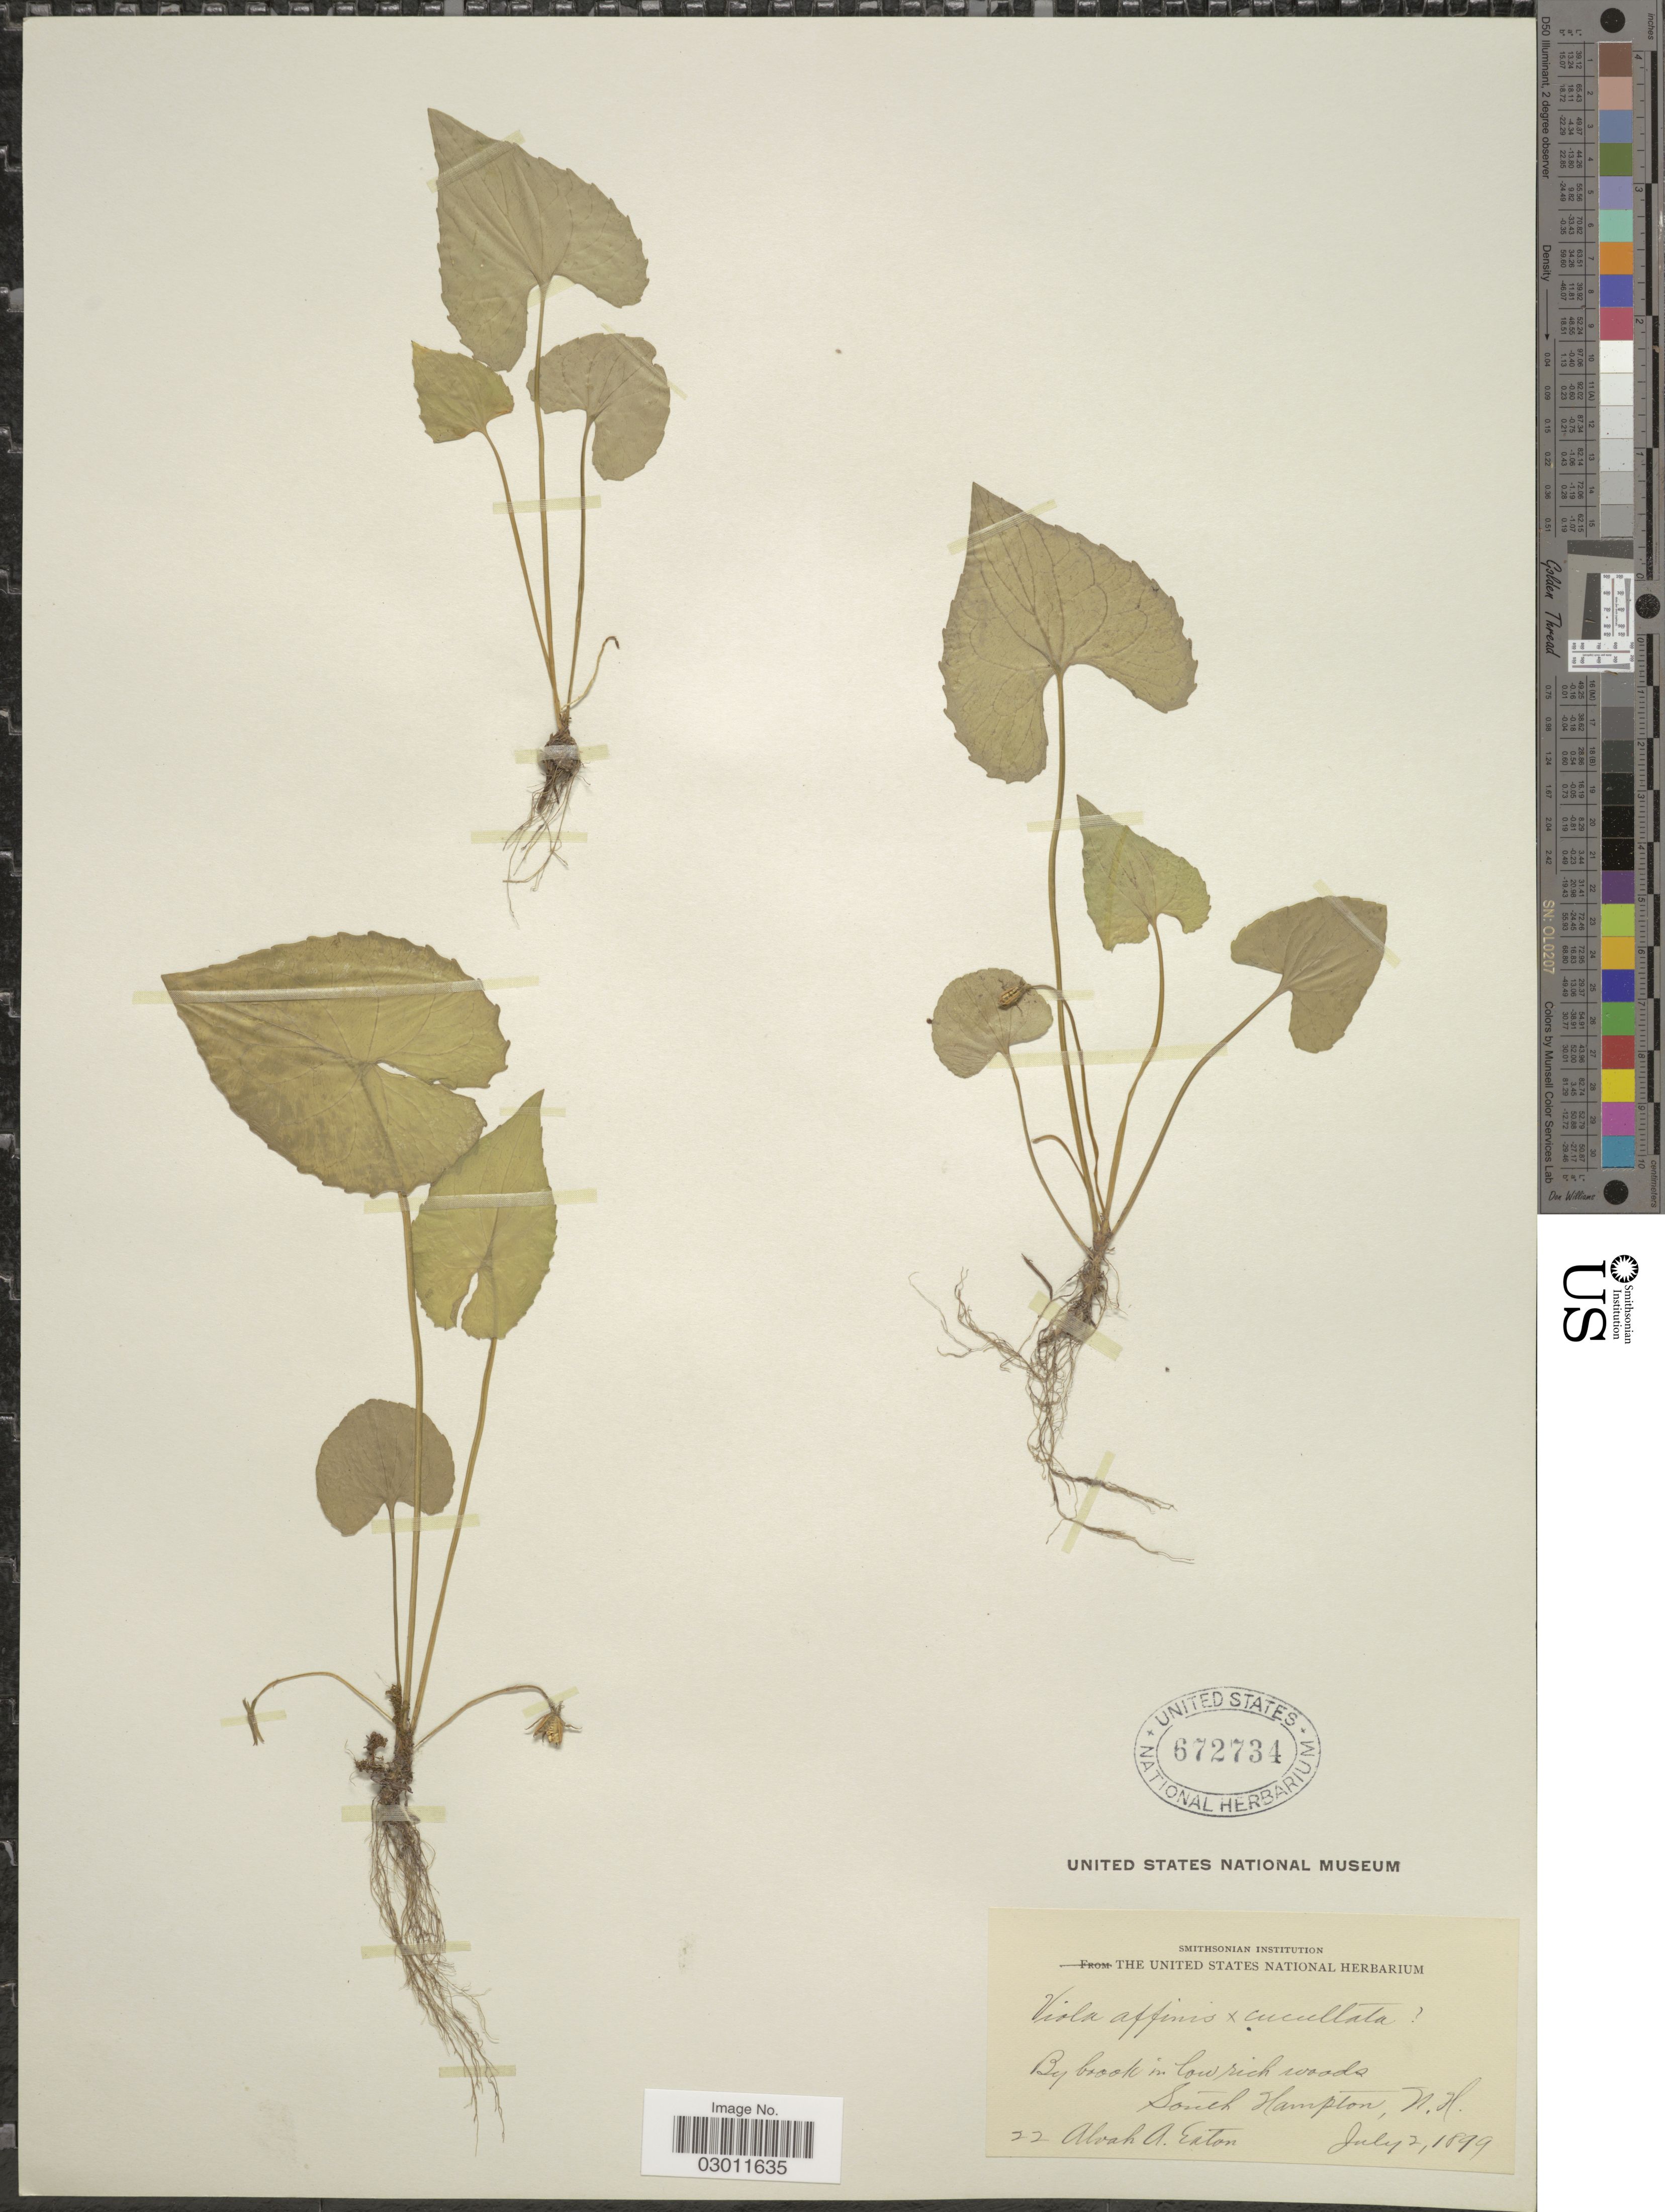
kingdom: Plantae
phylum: Tracheophyta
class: Magnoliopsida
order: Malpighiales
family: Violaceae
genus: Viola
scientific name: Viola affinis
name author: LeConte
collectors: A. A. Eaton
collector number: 22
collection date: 1899-07-02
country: United States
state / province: New Hampshire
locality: South Hampton.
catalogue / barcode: US 672734